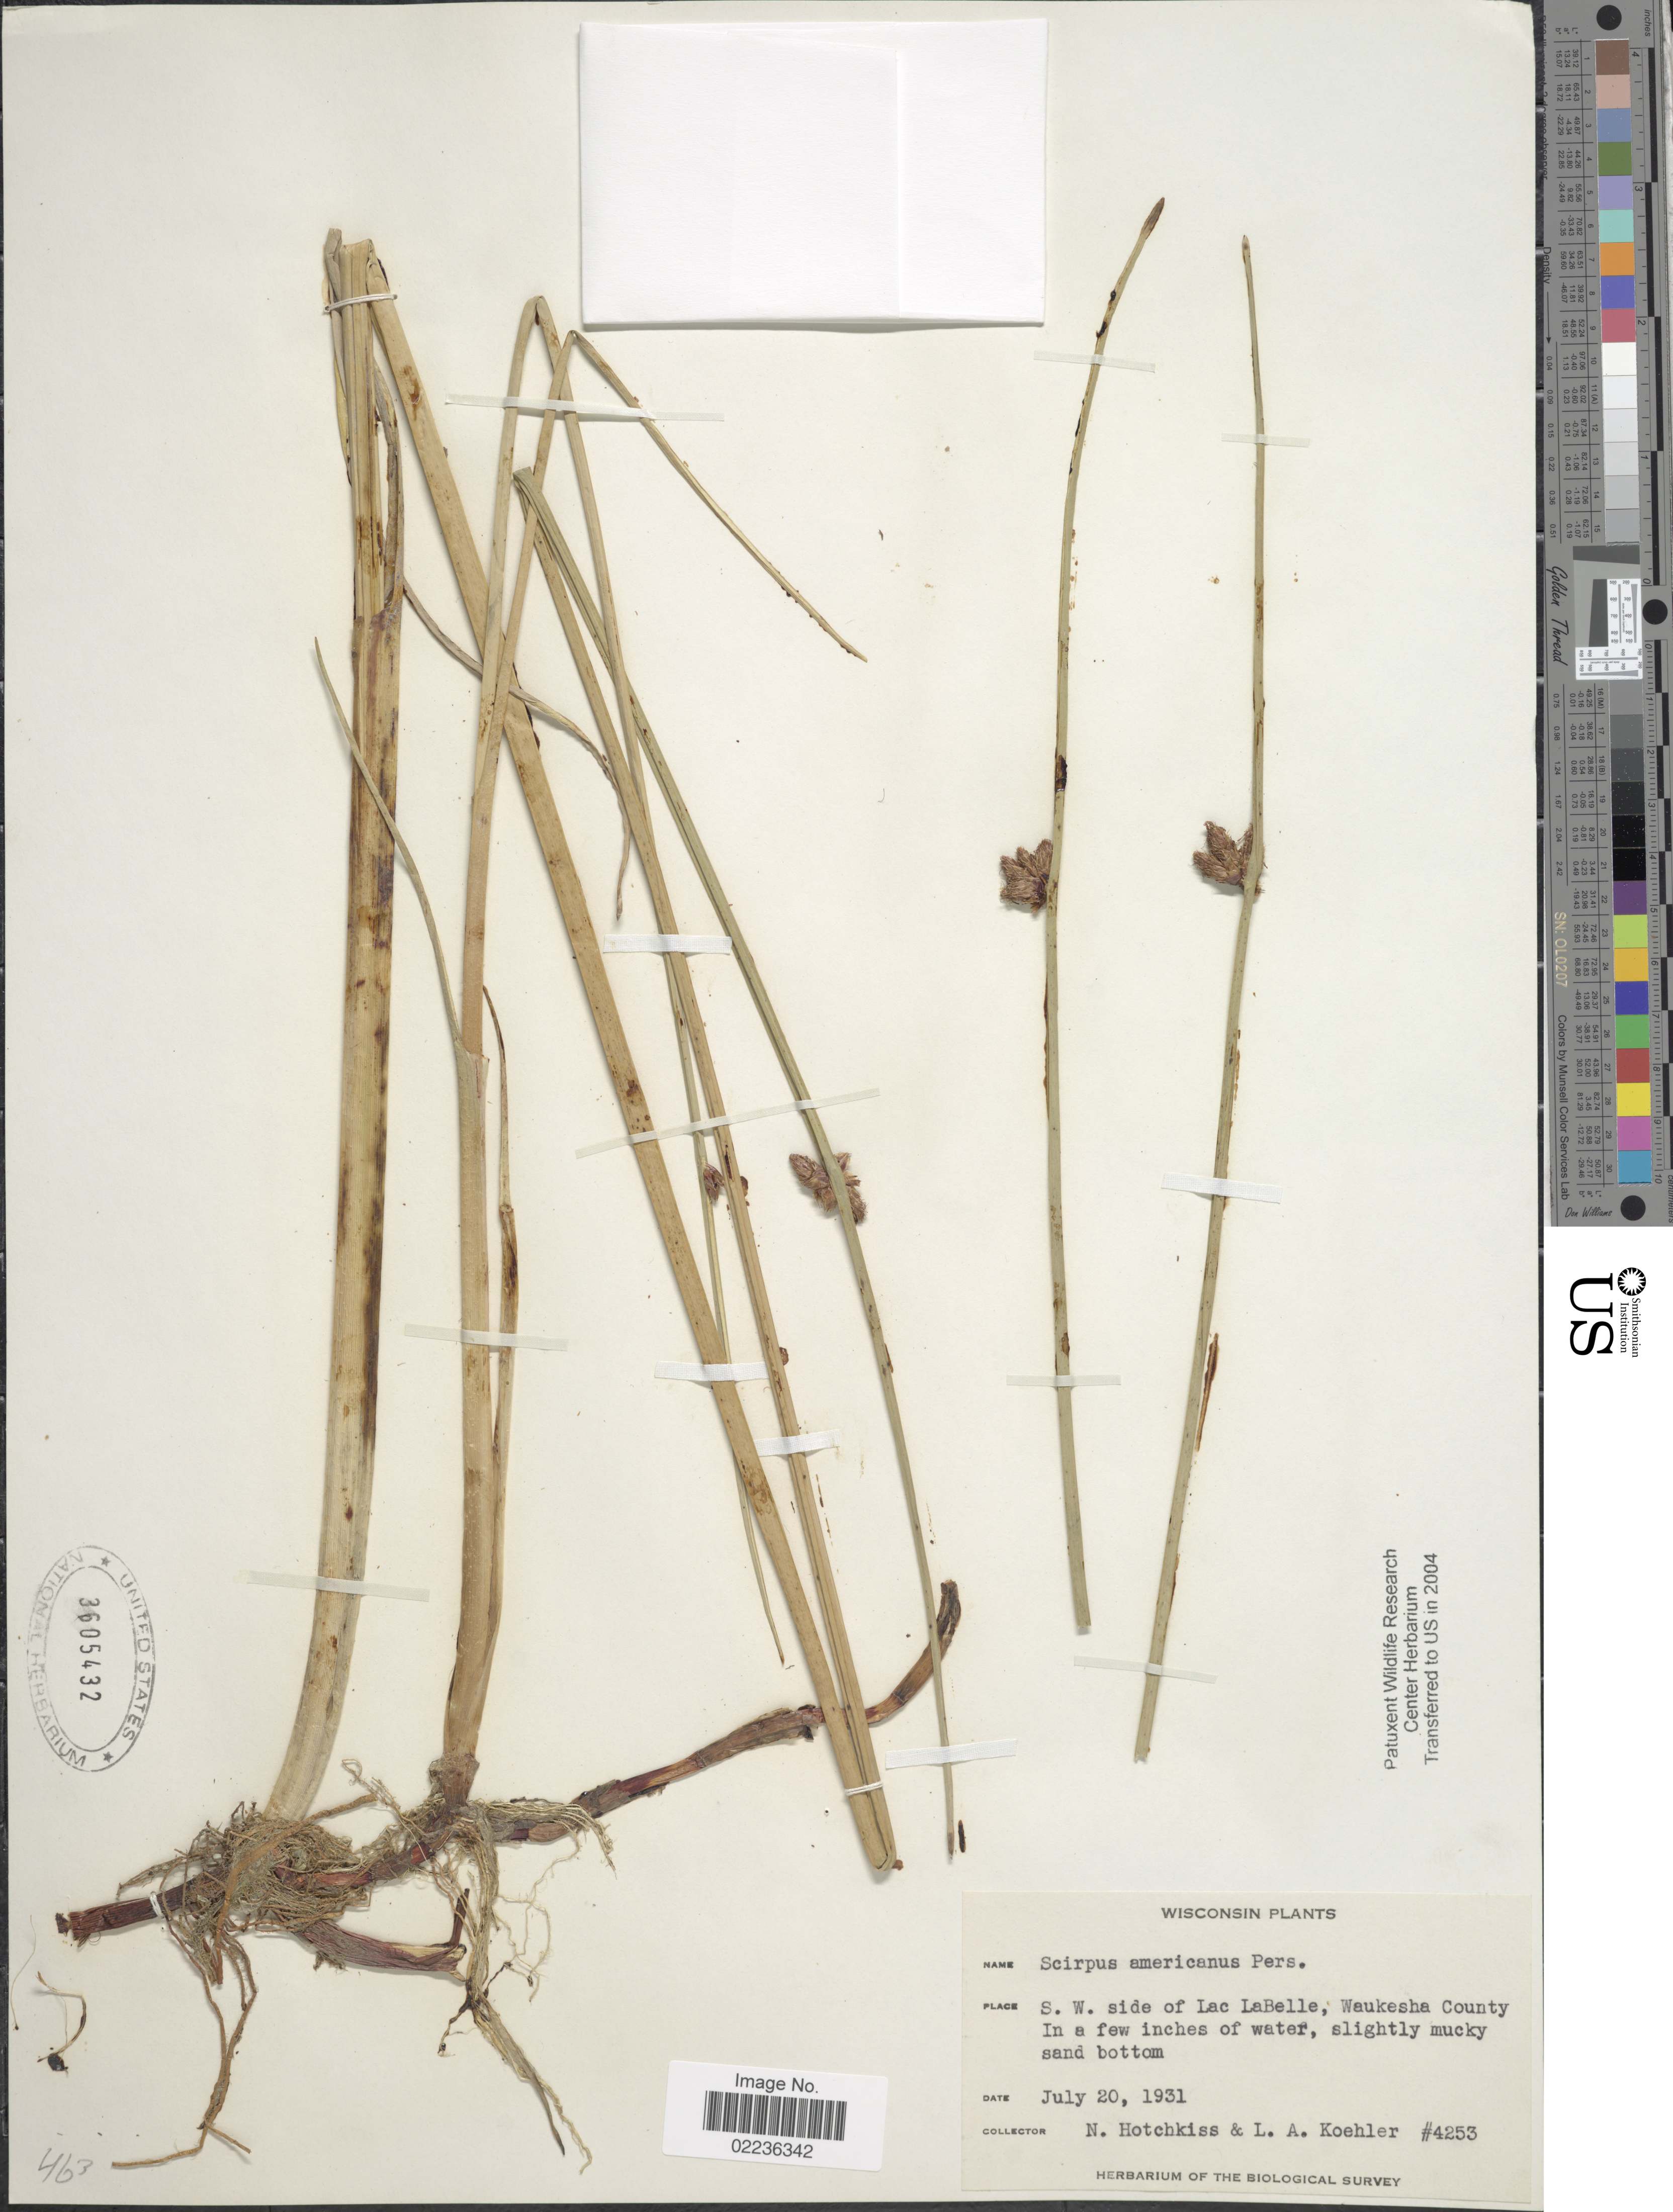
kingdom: Plantae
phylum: Tracheophyta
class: Liliopsida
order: Poales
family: Cyperaceae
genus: Schoenoplectus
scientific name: Schoenoplectus pungens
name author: (Vahl) Palla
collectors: N. Hotchkiss & L. Koehler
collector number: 4253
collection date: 1931-07-20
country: United States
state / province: Wisconsin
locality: S.W. side of Lac LaBelle, Waukesha County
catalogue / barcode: US 3605432